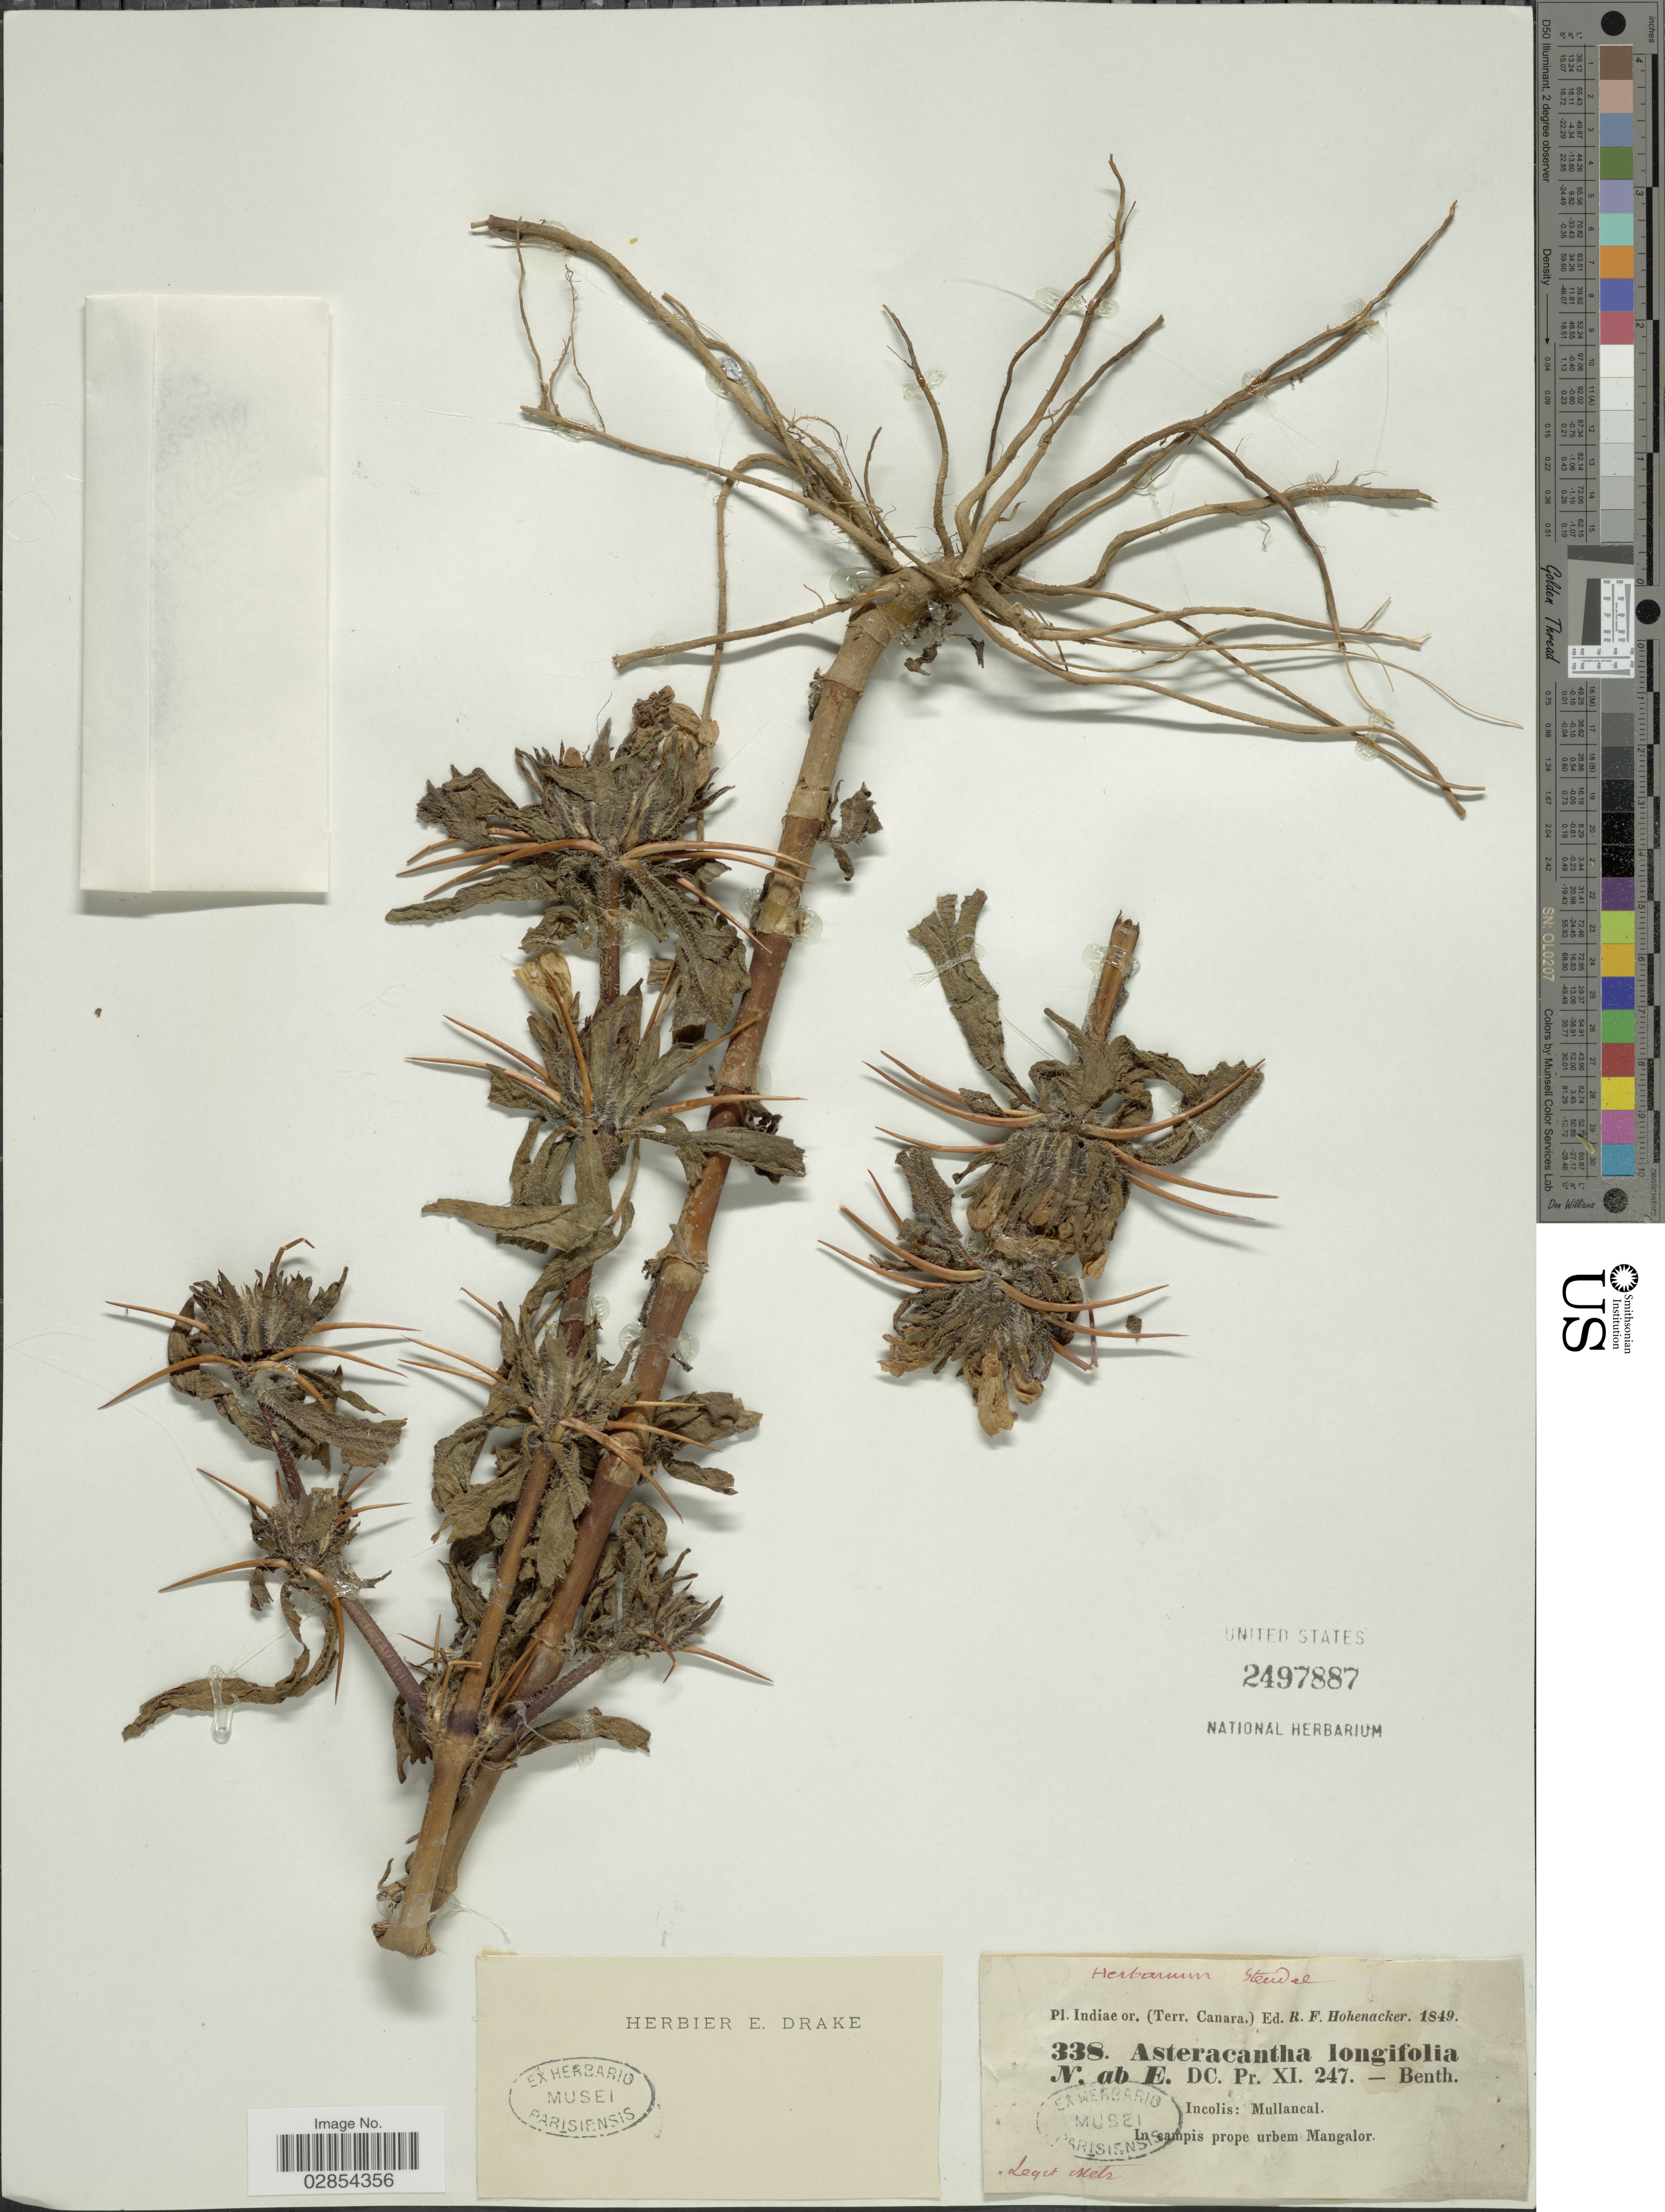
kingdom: Plantae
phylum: Tracheophyta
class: Magnoliopsida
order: Lamiales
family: Acanthaceae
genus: Asteracantha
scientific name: Asteracantha auriculata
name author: Nees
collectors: -. Metz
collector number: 338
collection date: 1849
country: India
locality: Indiae or. (Terr. Canara.). Incolis: Mullancal. In campis prope urbem Mangalor.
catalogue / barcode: US 2497887